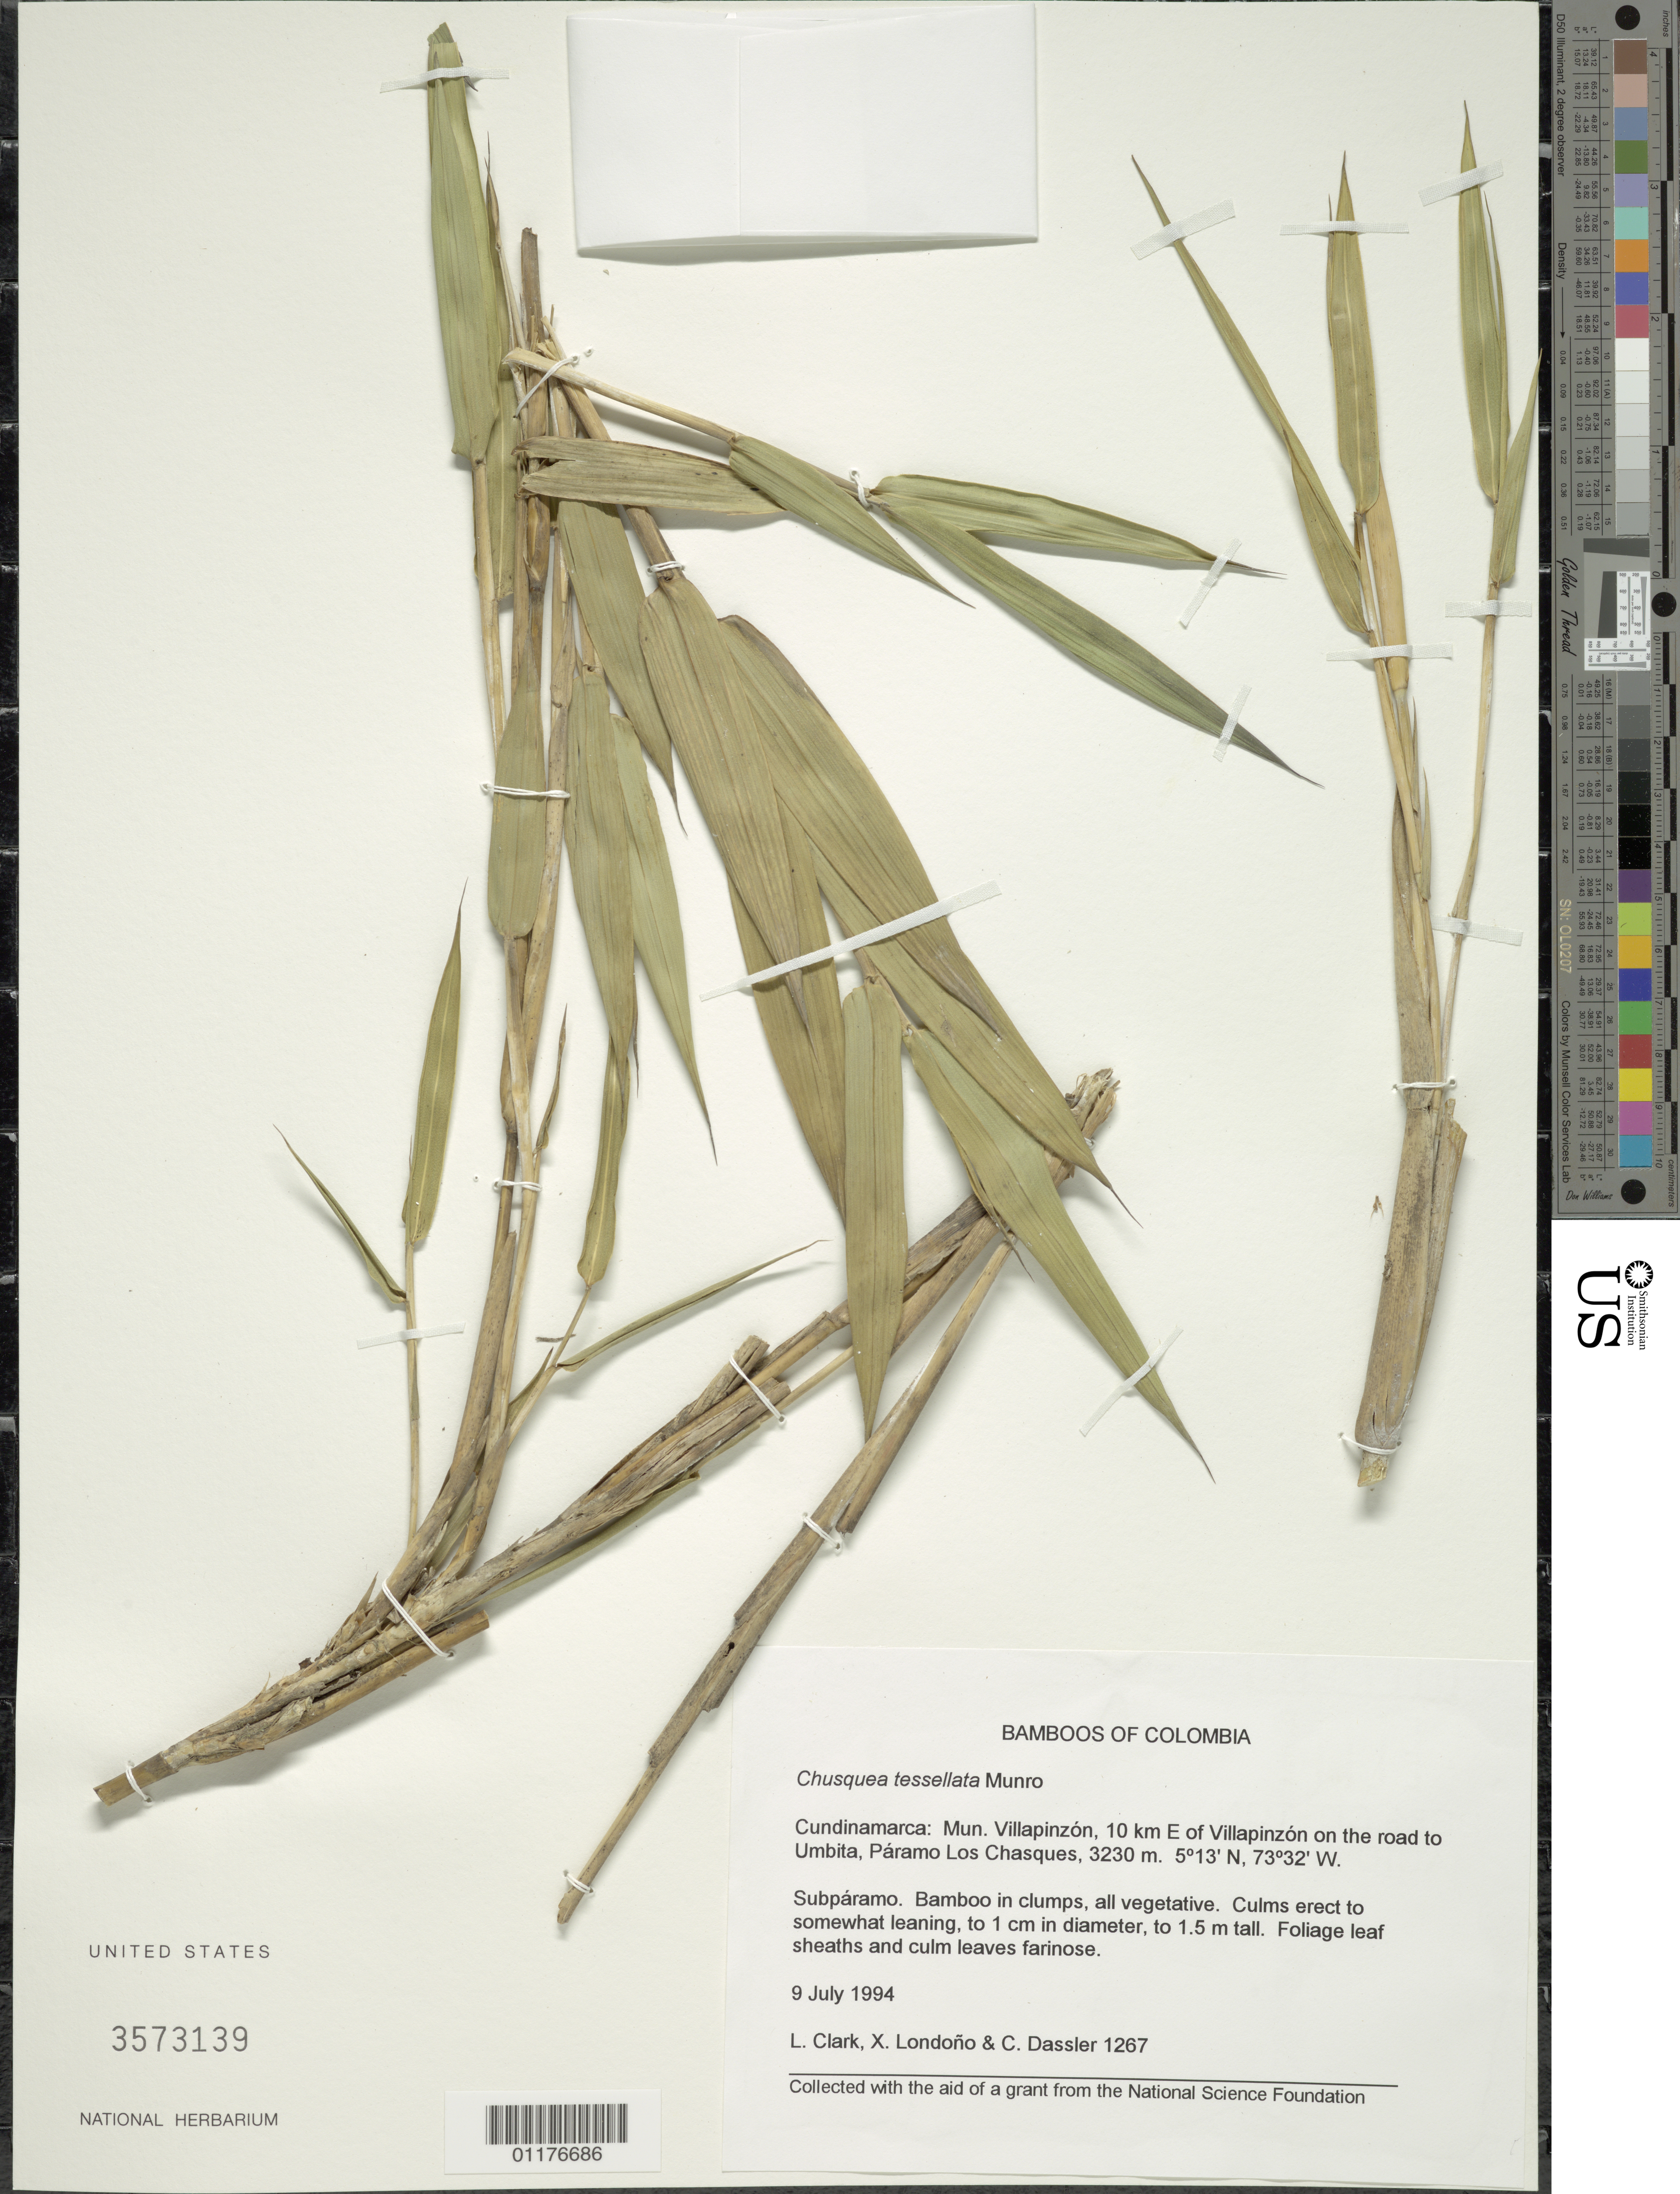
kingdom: Plantae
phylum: Tracheophyta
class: Liliopsida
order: Poales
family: Poaceae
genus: Chusquea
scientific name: Chusquea tessellata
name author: Munro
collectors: L. G. Clark, X. Londoño & C. Dassler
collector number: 1267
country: Colombia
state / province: Cundinamarca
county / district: Villapinzón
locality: E of Villapinzon on the road to Umbita, Paramo Los Chasques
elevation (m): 3230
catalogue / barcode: US 3573139